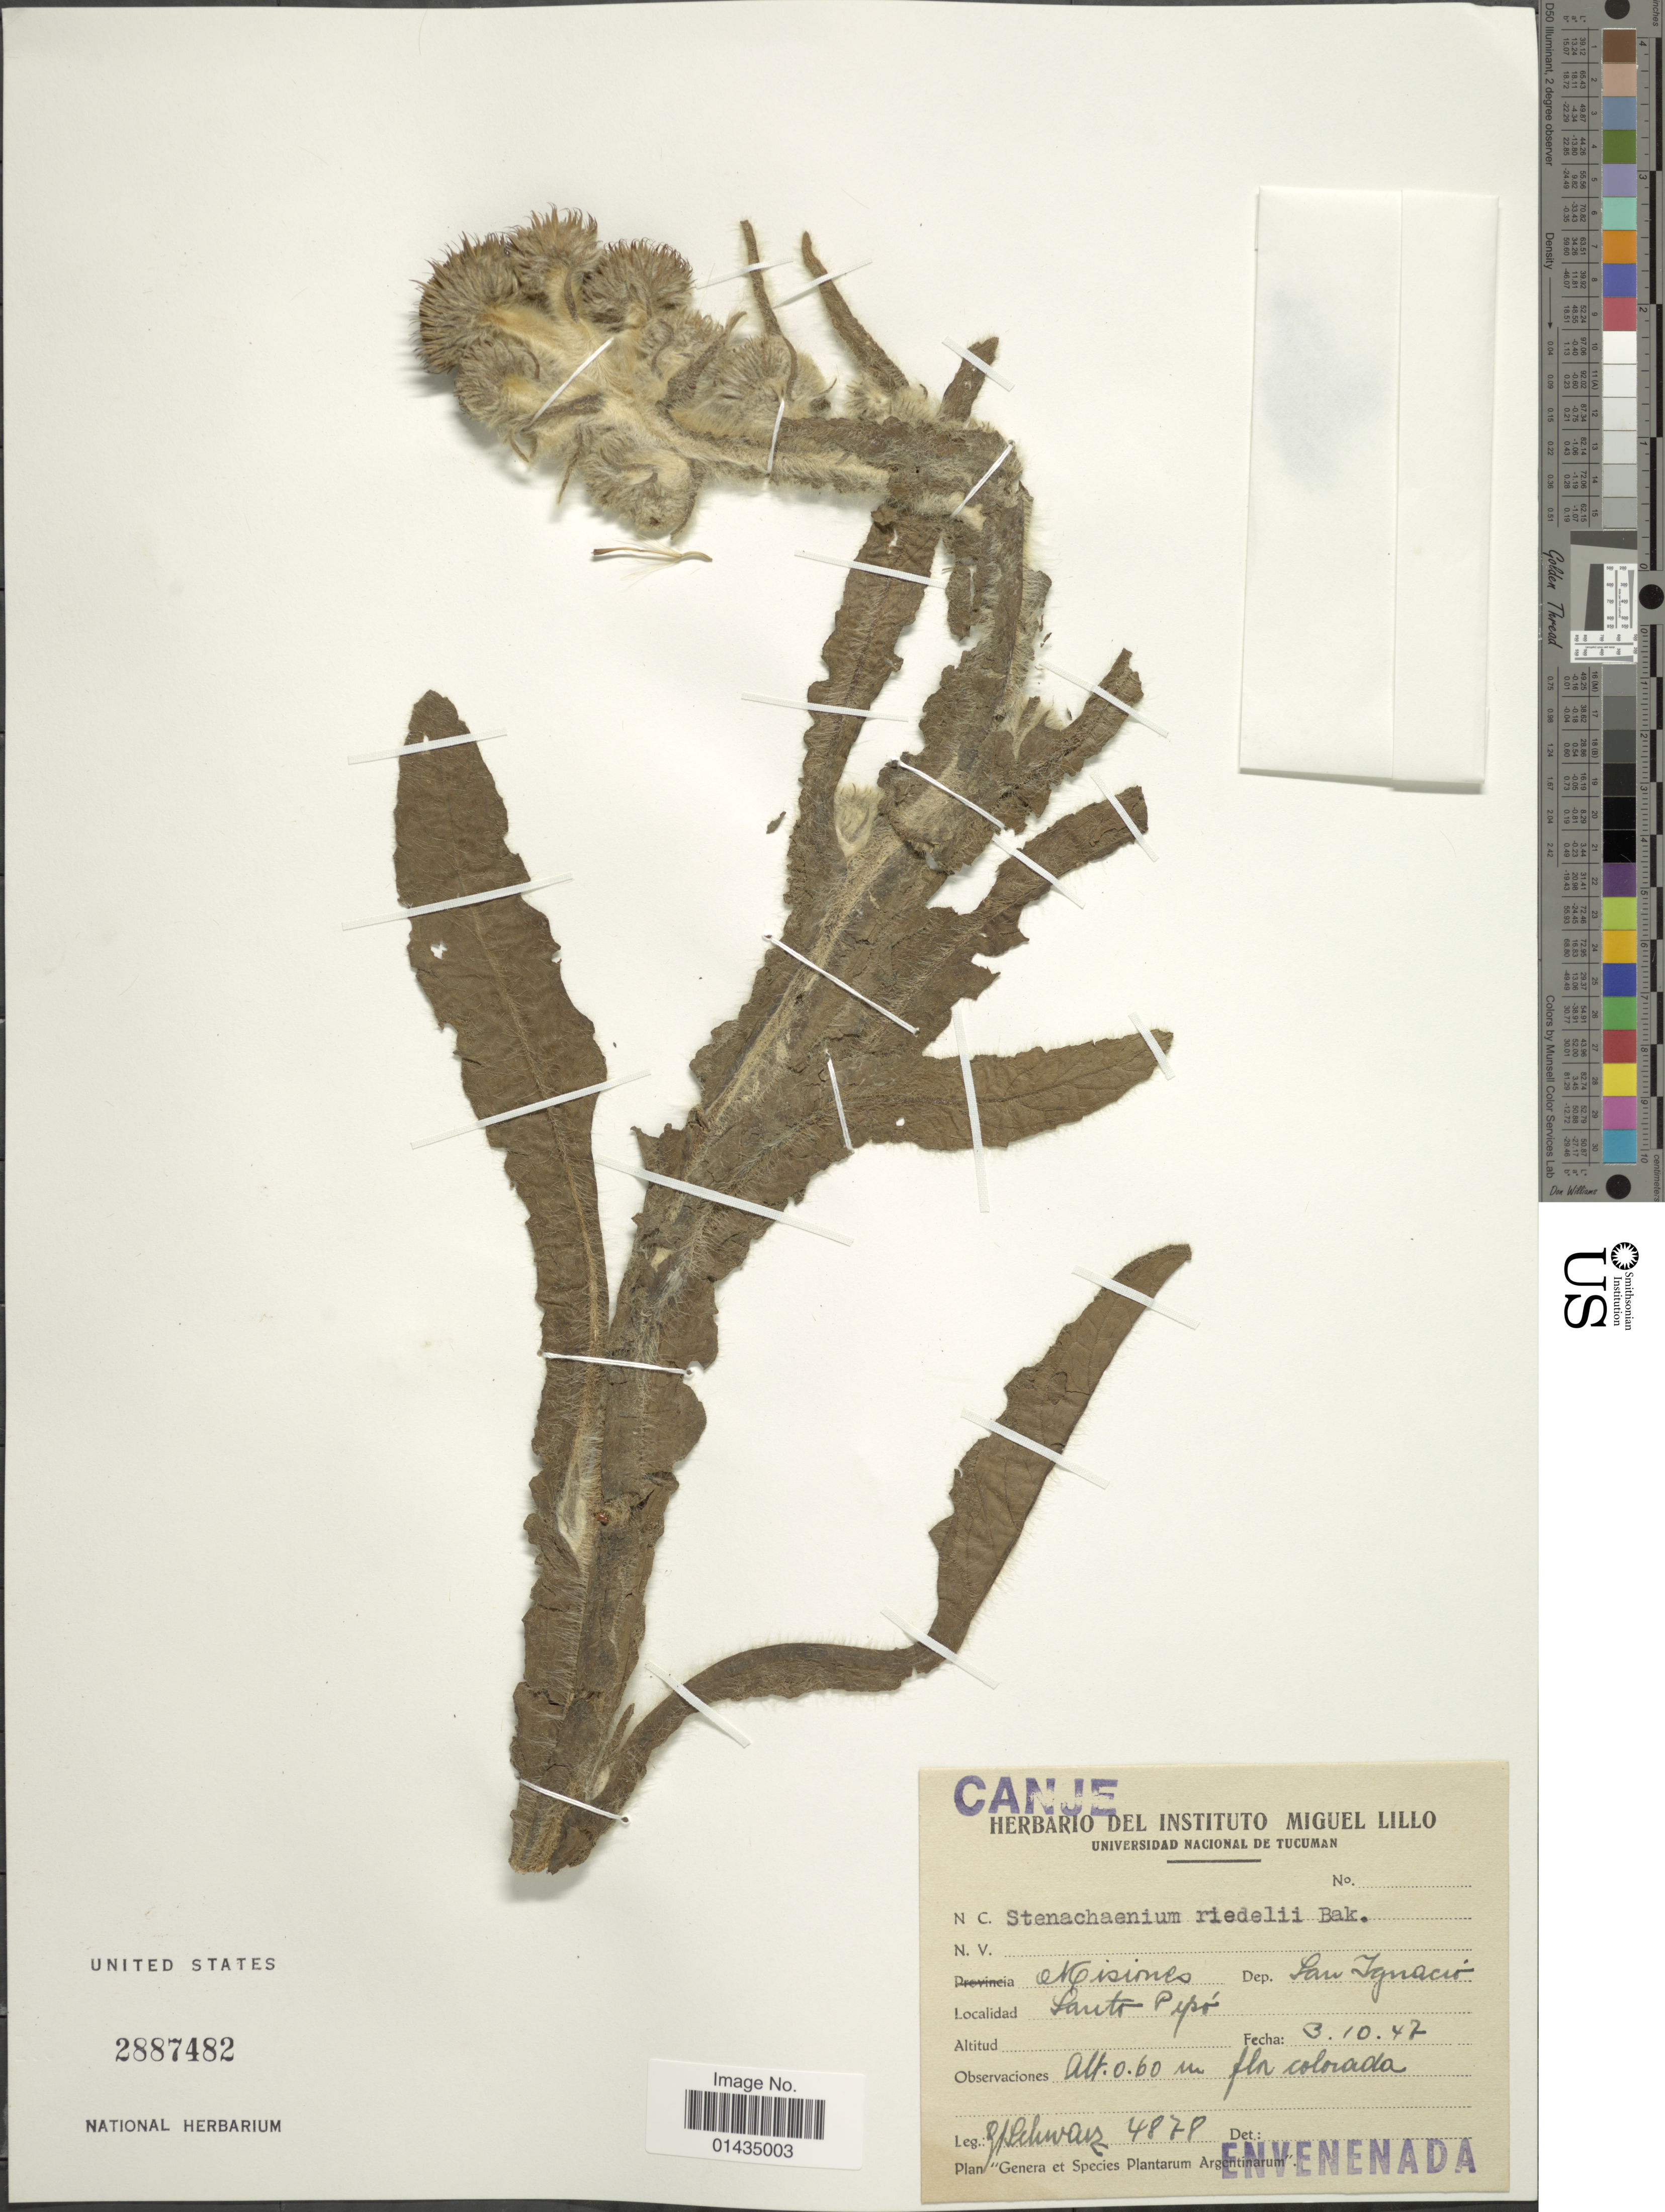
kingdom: Plantae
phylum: Tracheophyta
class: Magnoliopsida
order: Asterales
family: Asteraceae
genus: Stenachaenium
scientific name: Stenachaenium riedelli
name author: Baker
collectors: R. Schwarz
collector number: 4878*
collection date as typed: Transcribed d/m/y: 3/10/47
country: Argentina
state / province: Misiones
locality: Dep. San Ignació, Santo Pipó.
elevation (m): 0.6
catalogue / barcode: US 2887482